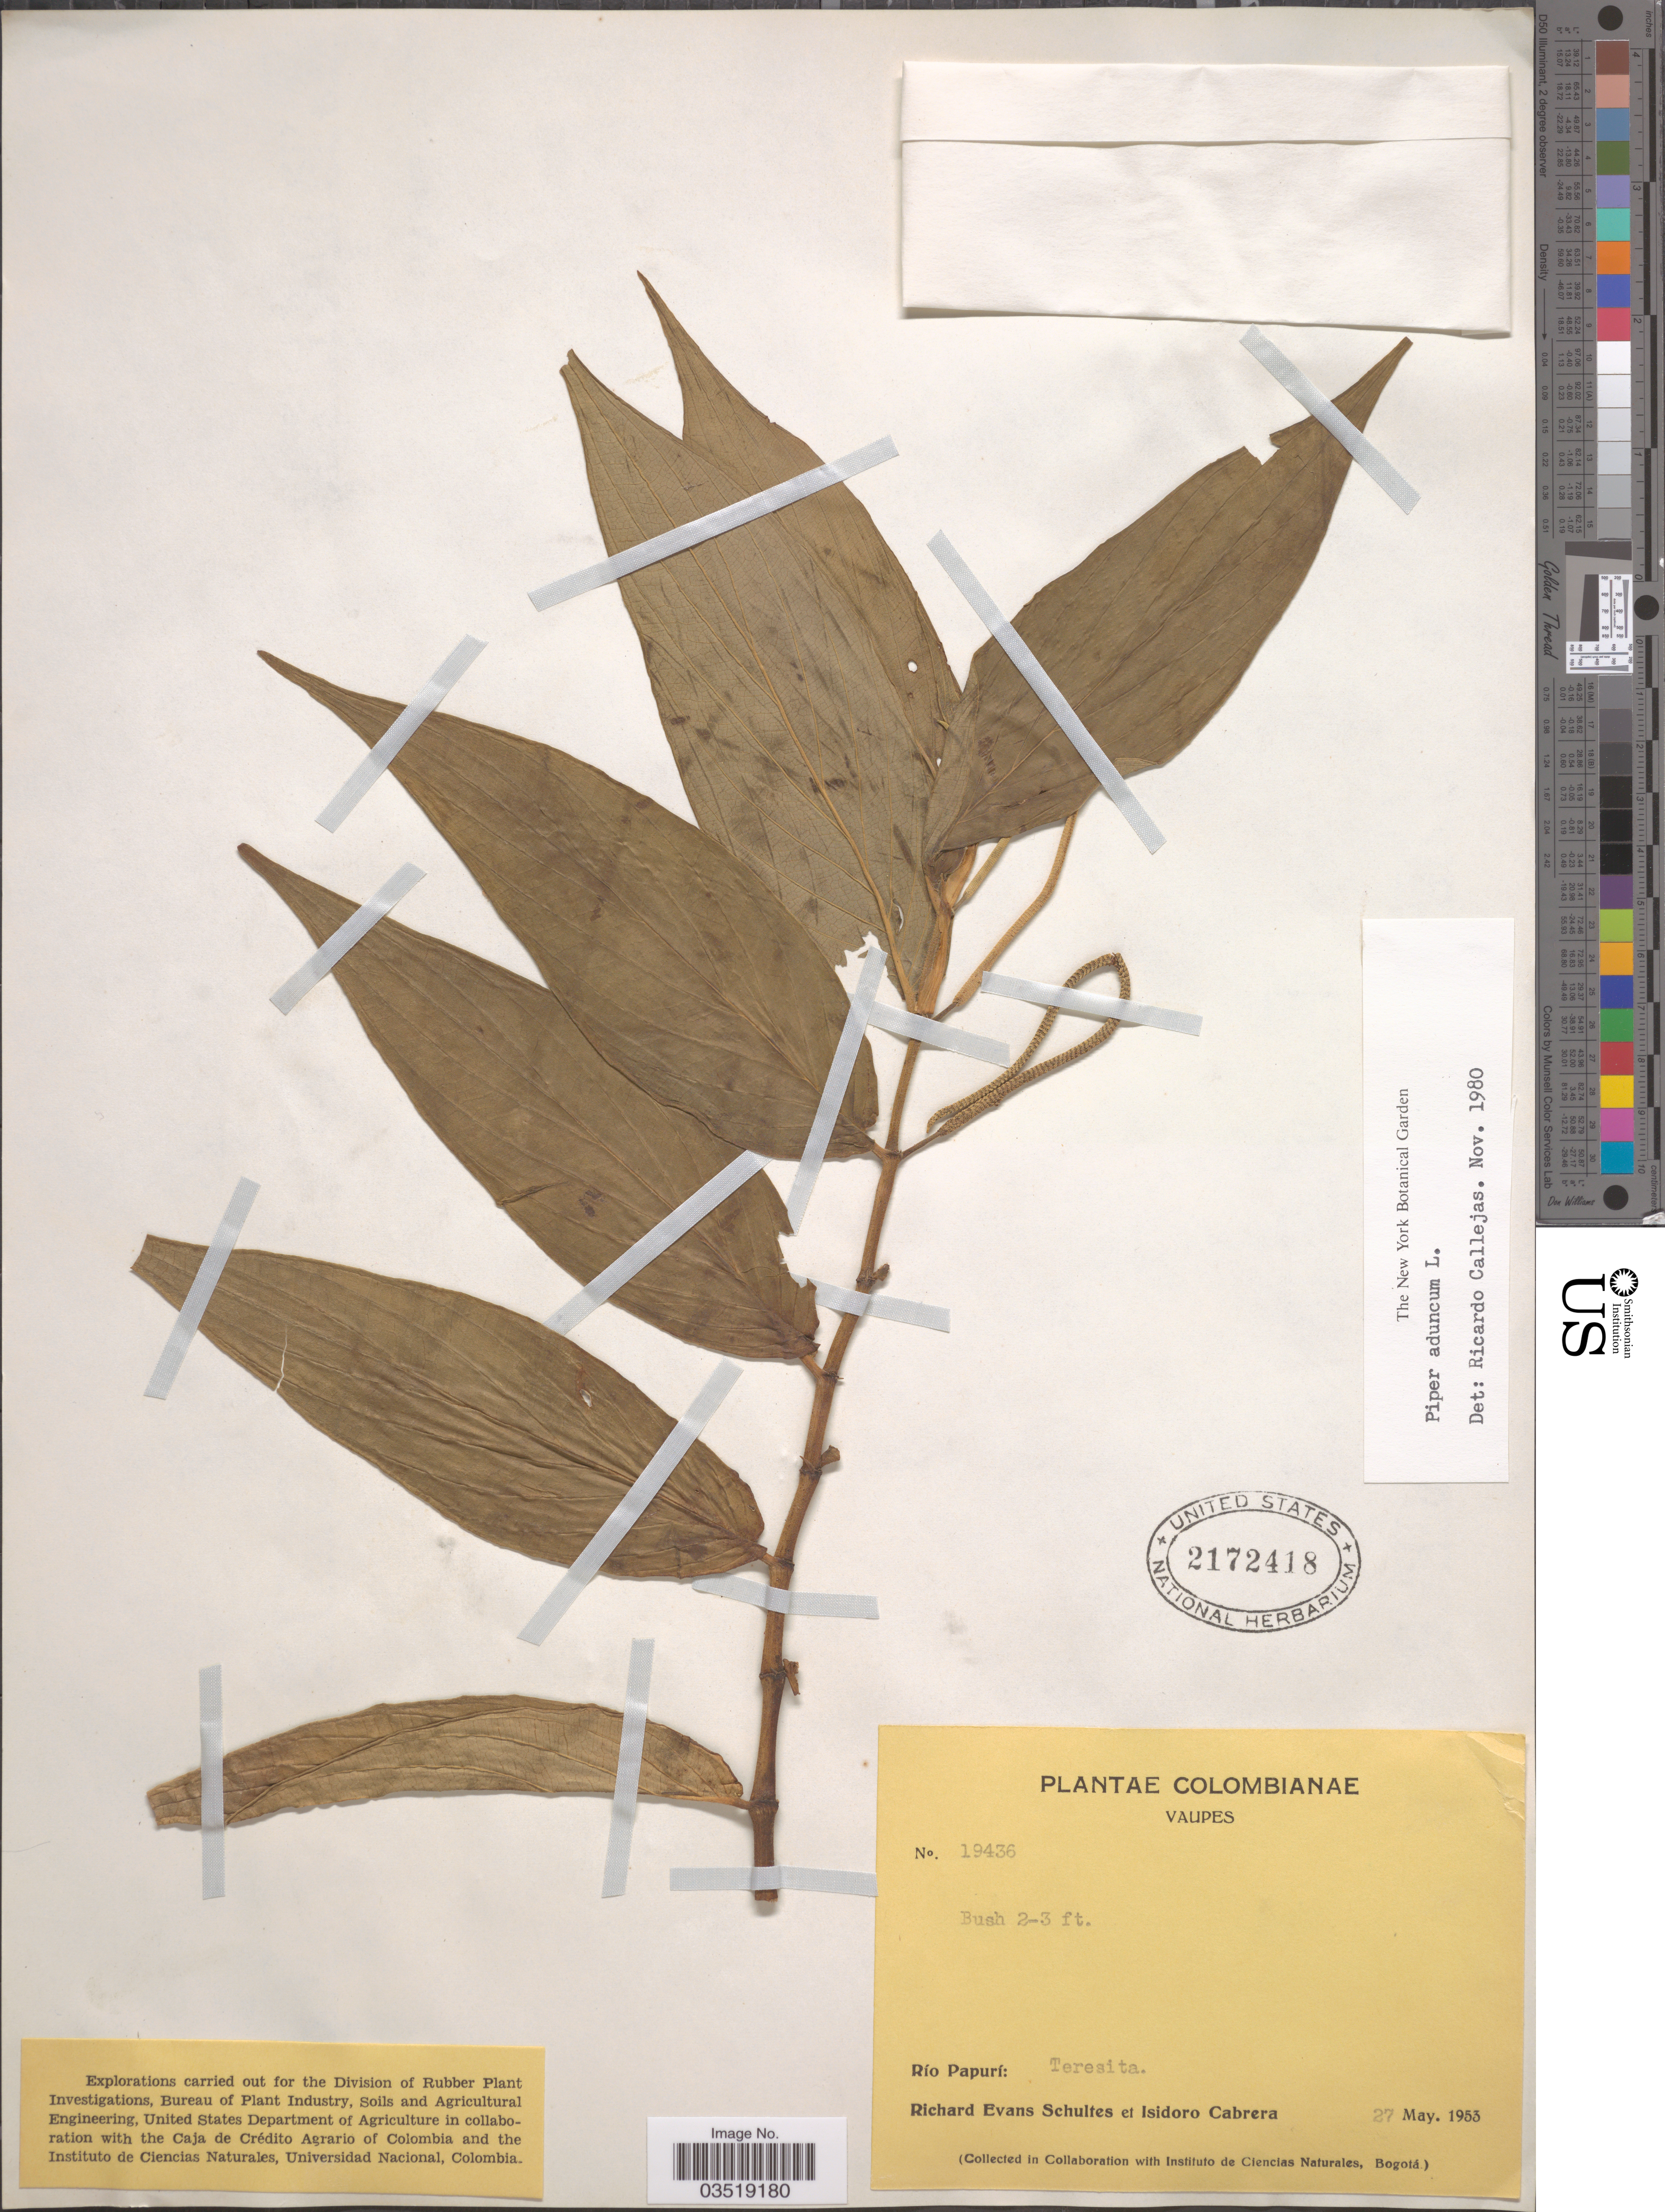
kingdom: Plantae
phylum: Tracheophyta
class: Magnoliopsida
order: Piperales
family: Piperaceae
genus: Piper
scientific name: Piper aequale var. aequale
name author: Vahl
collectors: R. E. Schultes & I. Cabrera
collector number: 19436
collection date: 1953-05-27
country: Colombia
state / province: Vaupés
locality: Río Papurí: Teresita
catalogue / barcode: US 2172418